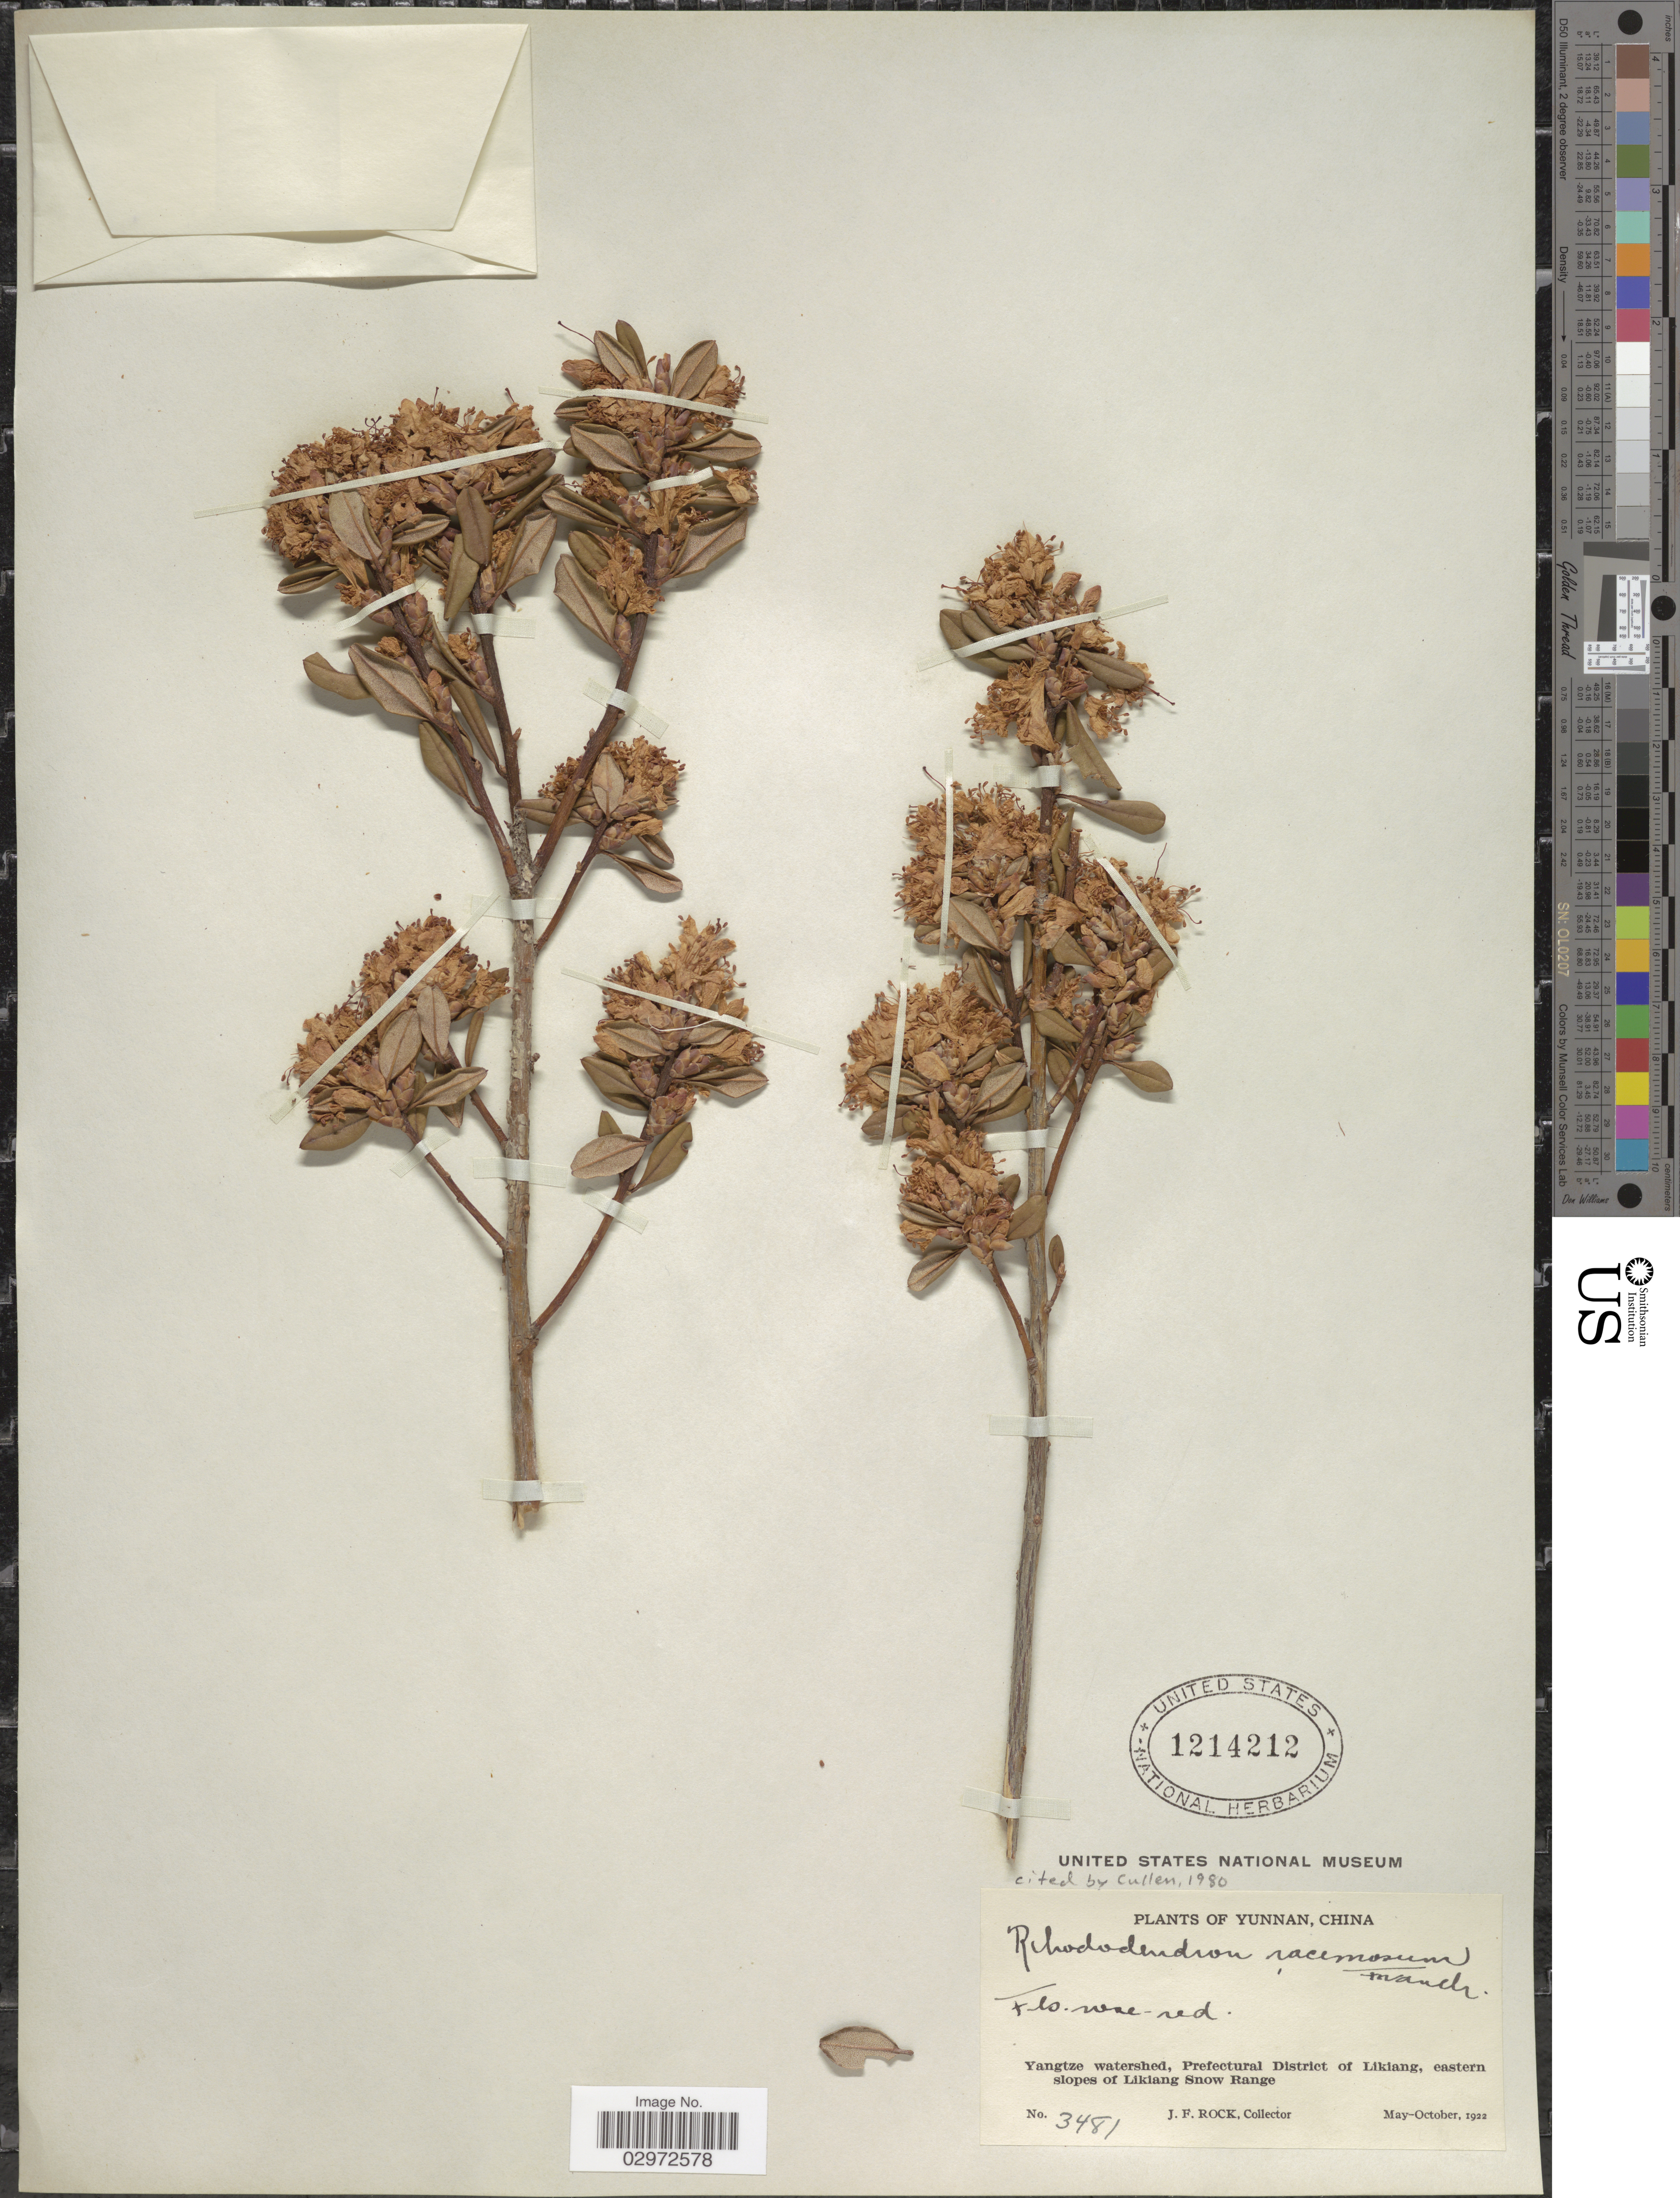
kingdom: Plantae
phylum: Tracheophyta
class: Magnoliopsida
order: Ericales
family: Ericaceae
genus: Rhododendron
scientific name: Rhododendron racemosum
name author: Franch.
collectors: J. Rock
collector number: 3481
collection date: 1922-05/1922-10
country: China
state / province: Yunnan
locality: Yangtze watershed, Prefectural District of Likiang, eastern slopes of Likiang Snow Range.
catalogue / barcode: US 1214212